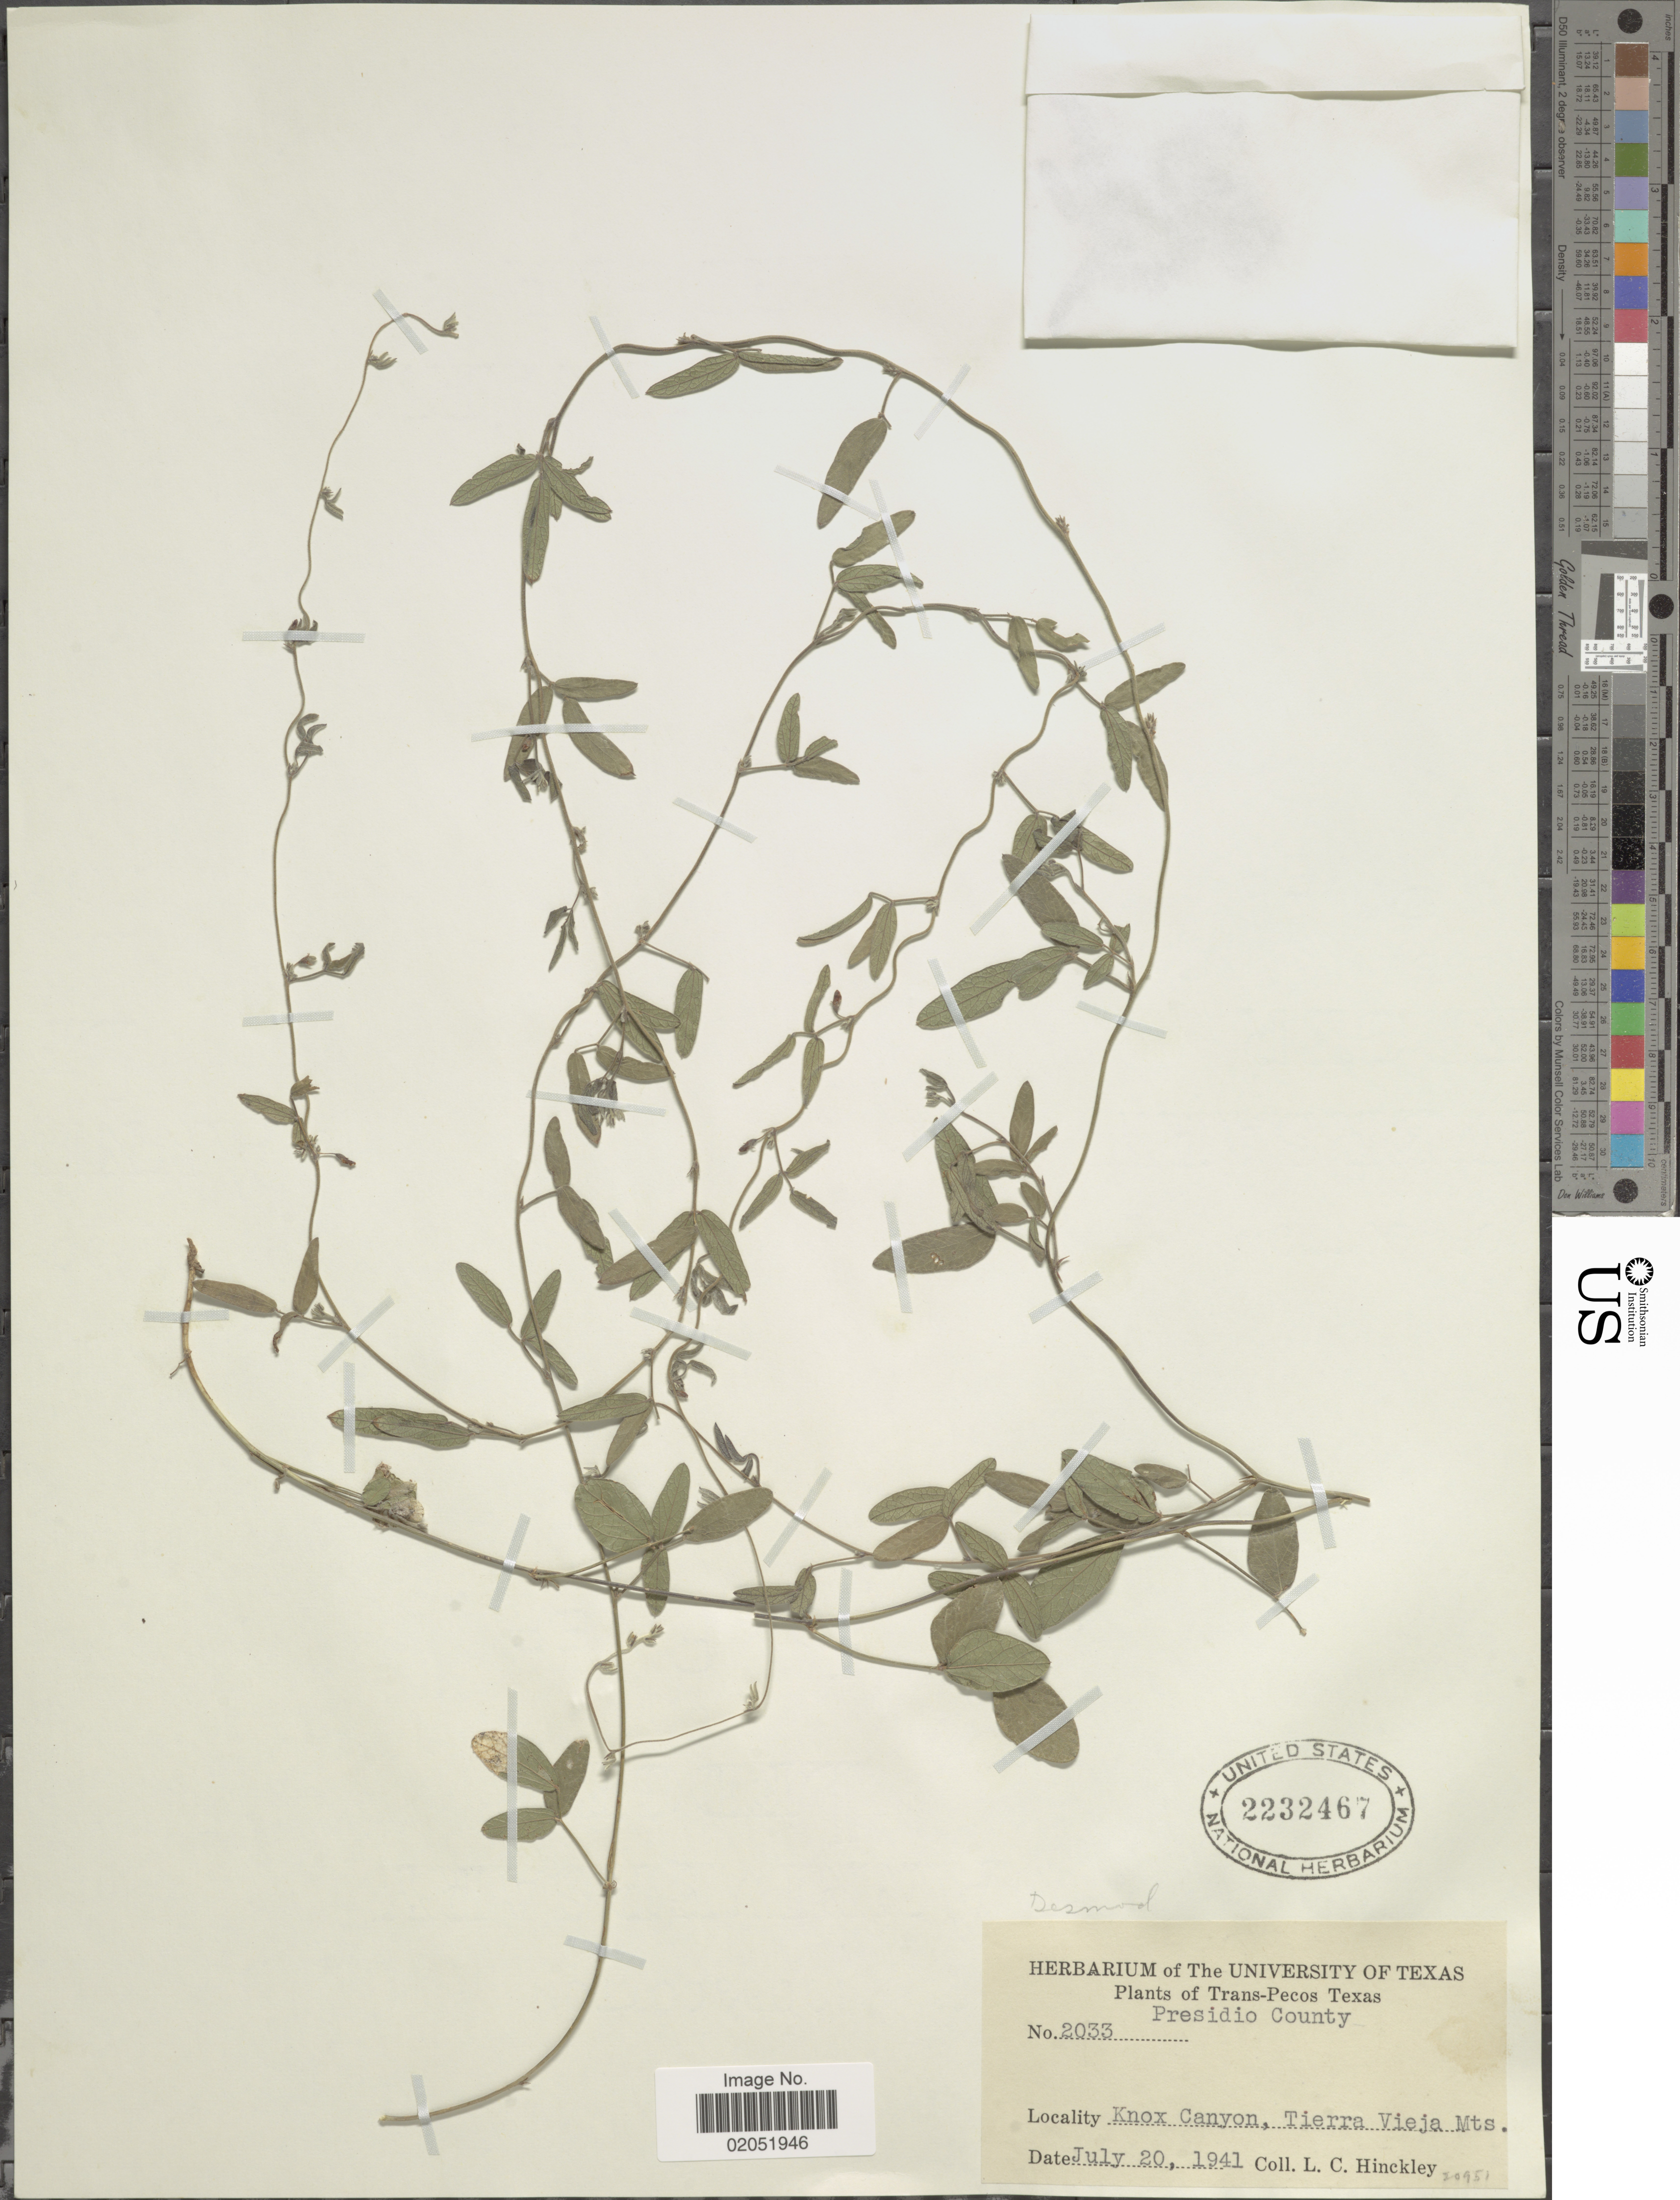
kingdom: Plantae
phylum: Tracheophyta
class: Magnoliopsida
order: Fabales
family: Fabaceae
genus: Desmodium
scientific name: Desmodium sp.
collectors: L. Hinckley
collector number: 2033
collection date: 1941-07-20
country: United States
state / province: Texas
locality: Trans-Pecos texas, Presido County, Knox County, Tierra Vieja Mts.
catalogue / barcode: US 2232467